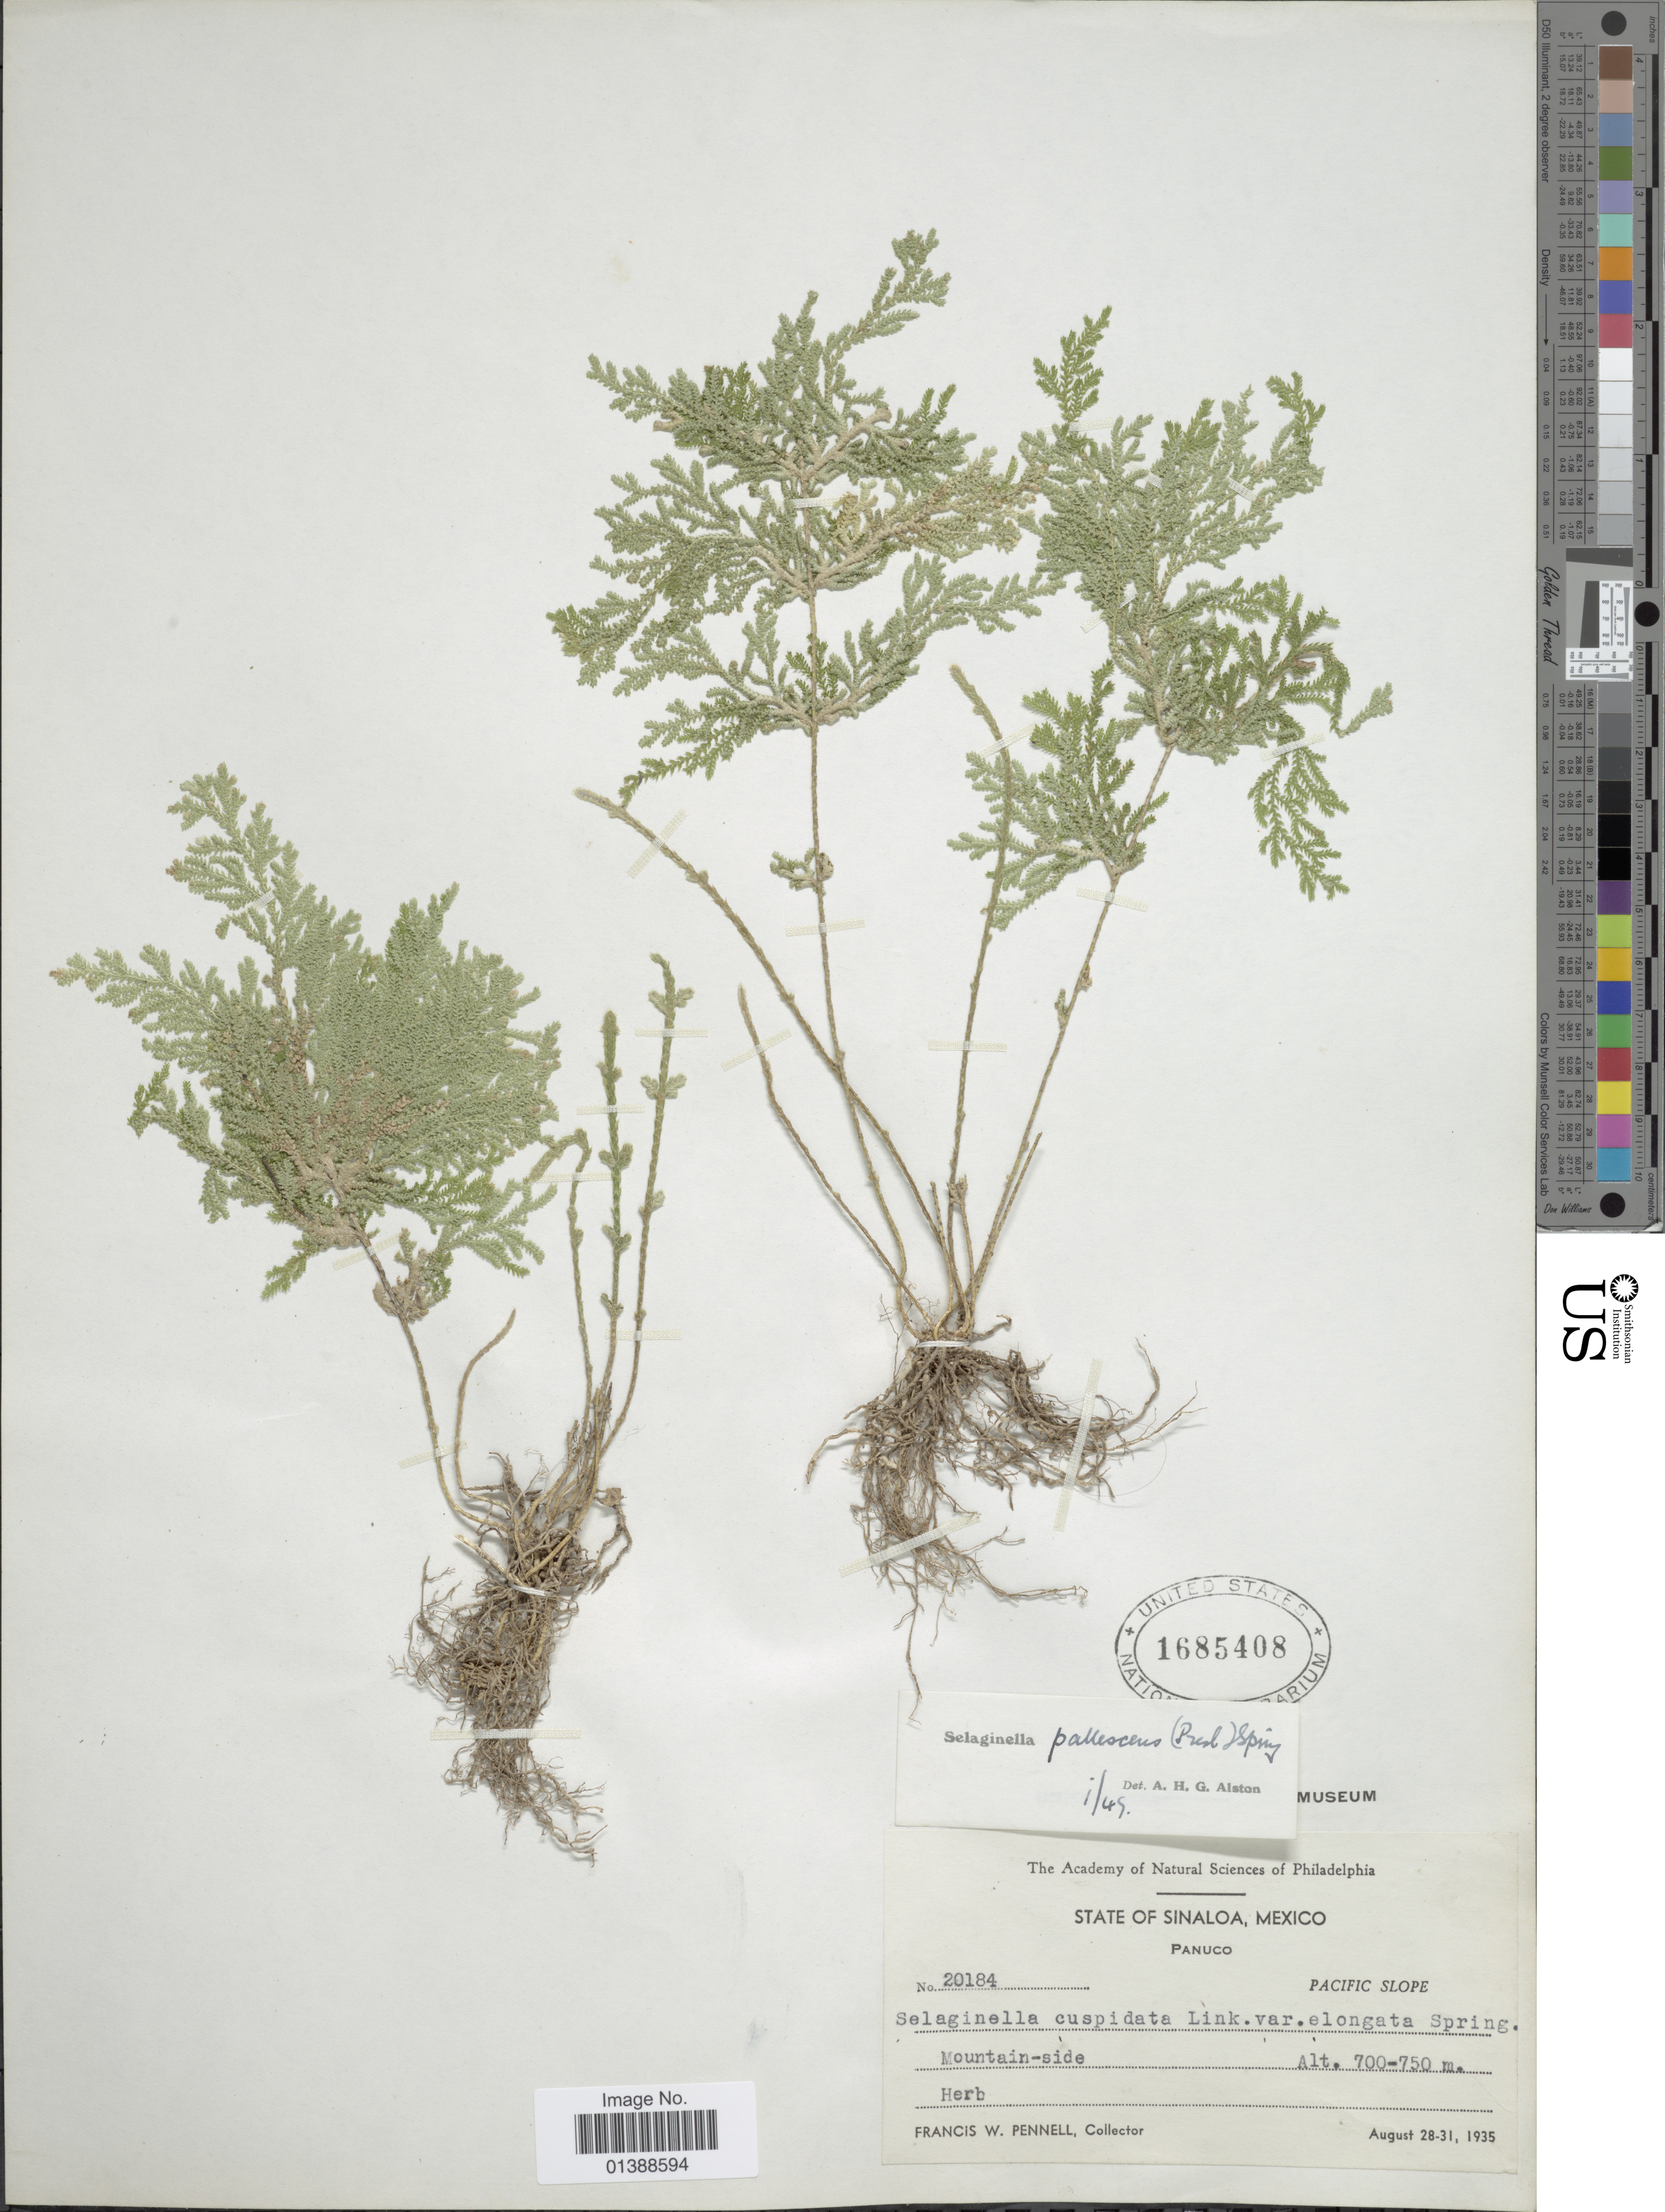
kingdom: Plantae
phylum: Tracheophyta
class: Lycopodiopsida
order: Selaginellales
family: Selaginellaceae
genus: Selaginella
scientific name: Selaginella pallescens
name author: (C. Presl) Spring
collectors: F. W. Pennell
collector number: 20184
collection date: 1935-08-28/1935-08-31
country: Mexico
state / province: Sinaloa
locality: Panuco, Pacific Slope, Mountain-side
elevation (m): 700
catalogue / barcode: US 1685408